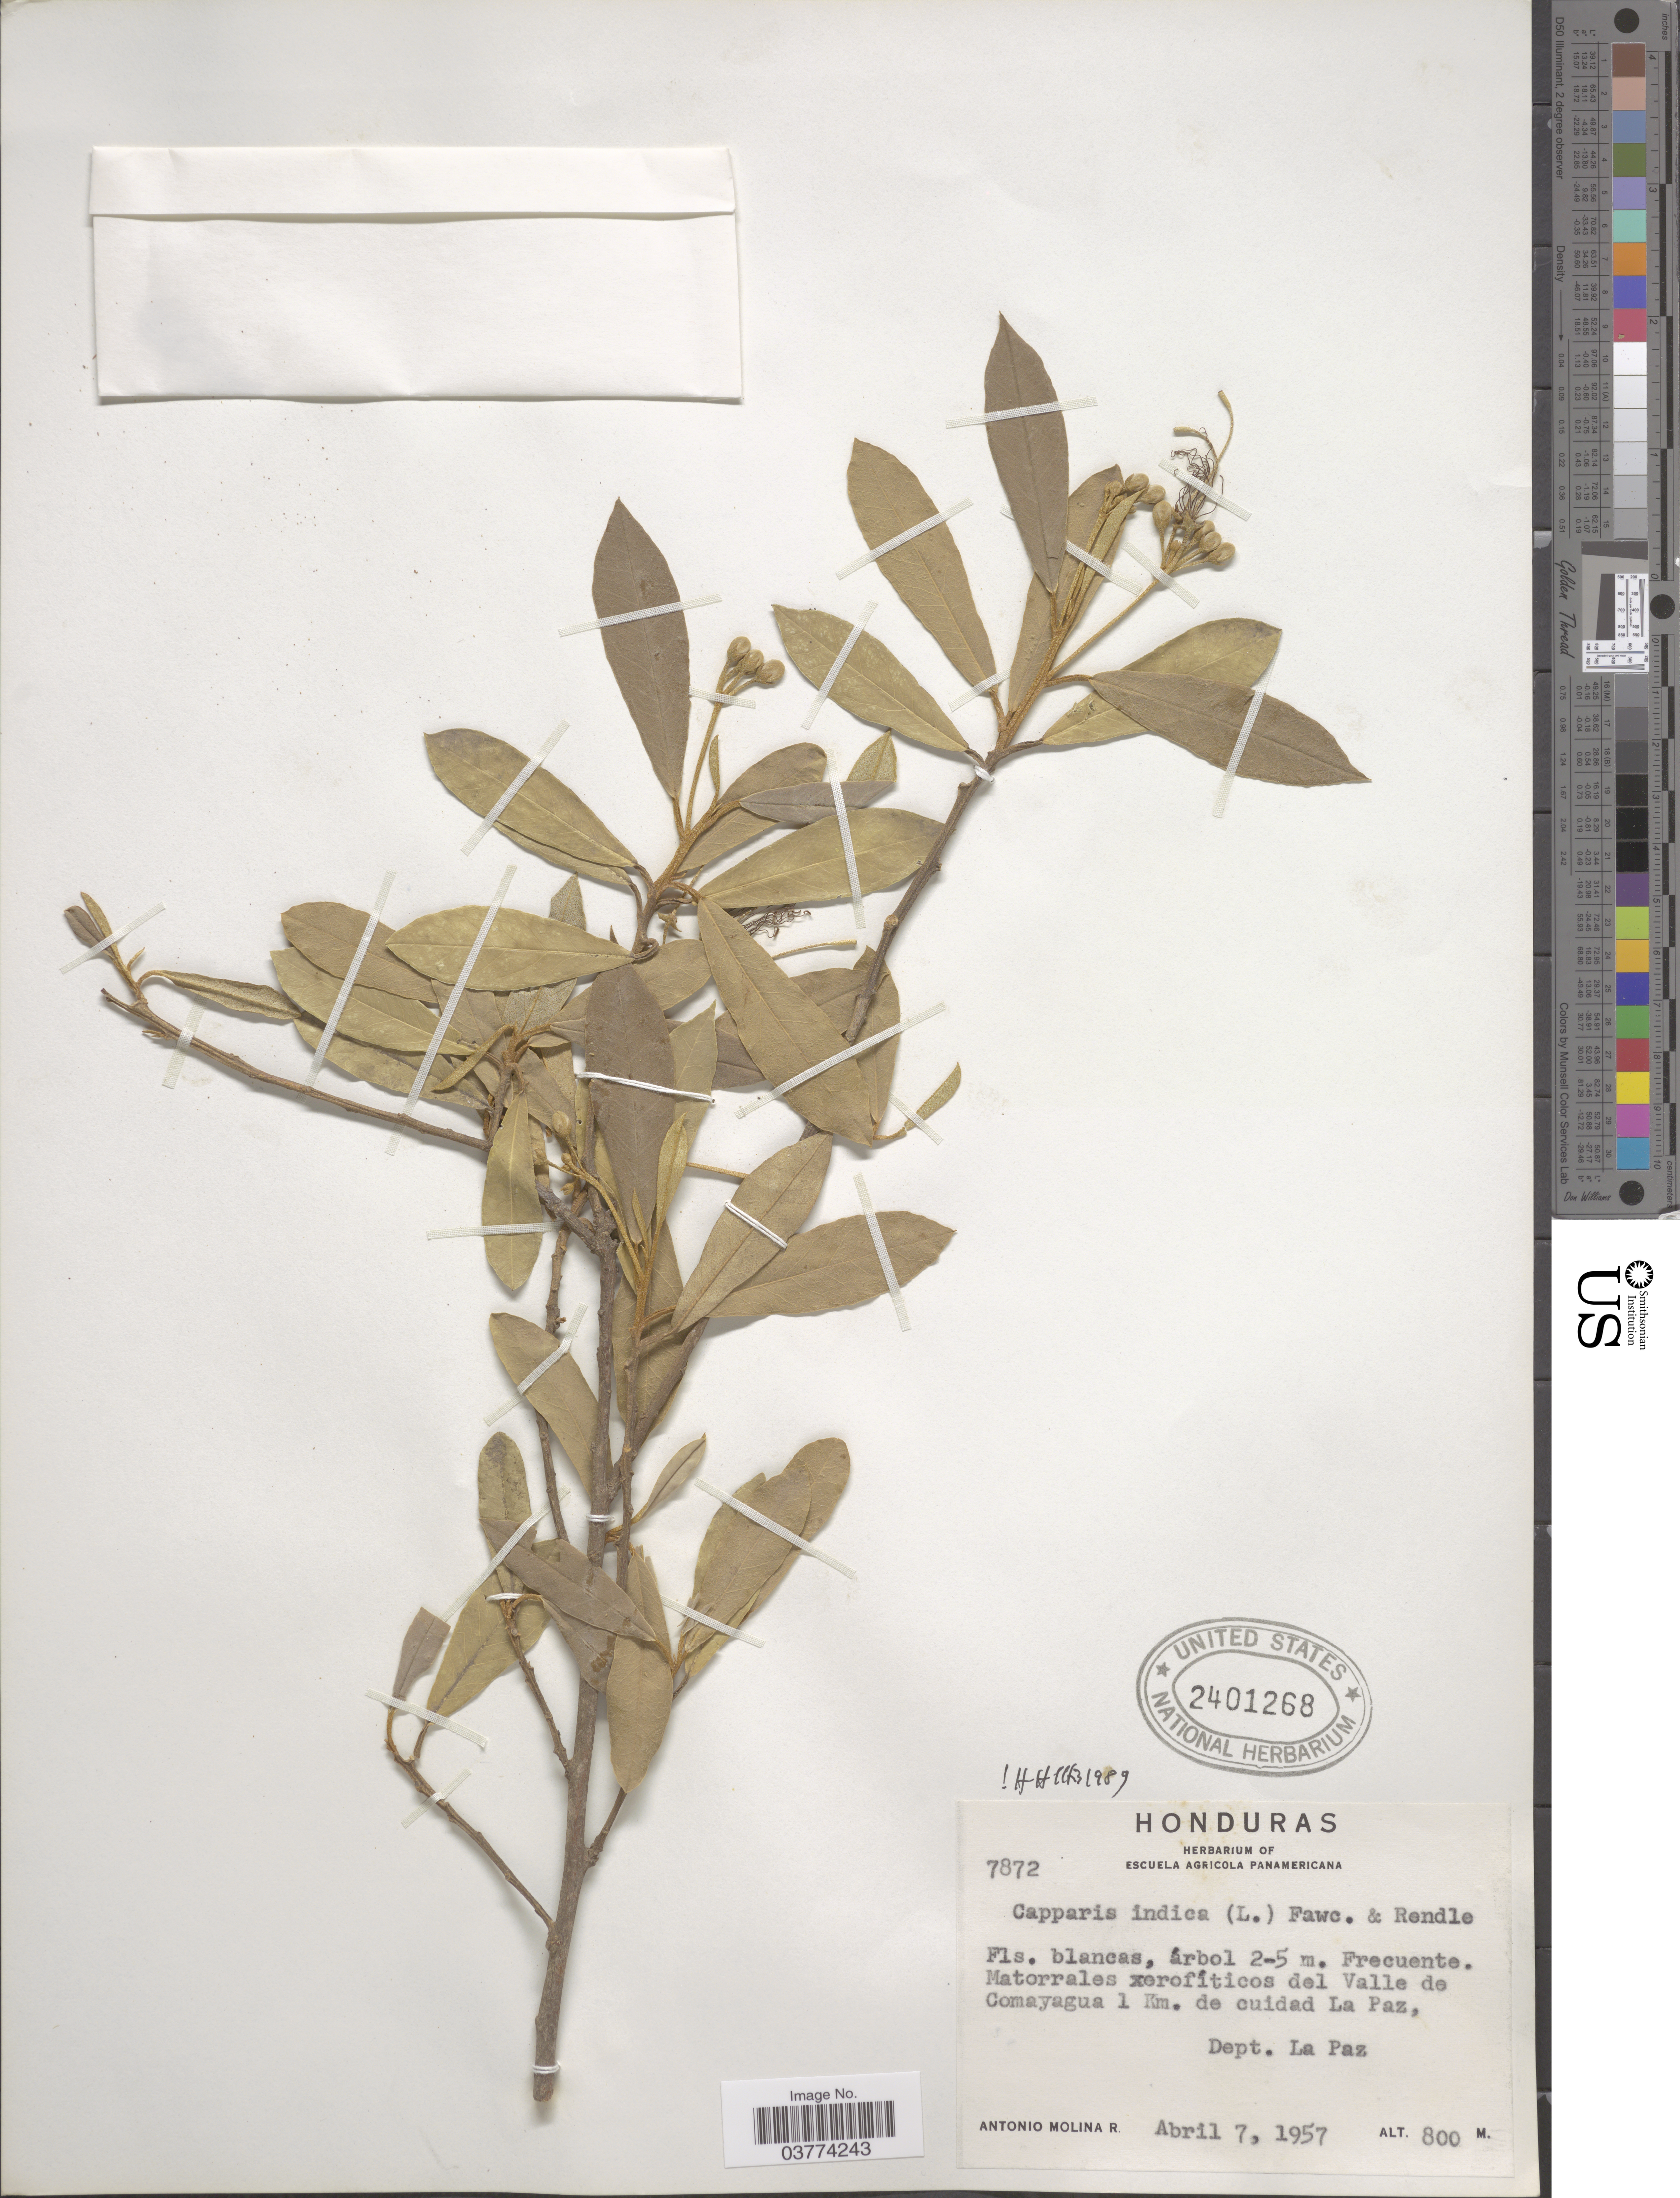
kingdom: Plantae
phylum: Tracheophyta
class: Magnoliopsida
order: Brassicales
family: Capparaceae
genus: Quadrella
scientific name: Quadrella indica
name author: (L.) Iltis & Cornejo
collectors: A. Molina R.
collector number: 7872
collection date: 1957-04-07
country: Honduras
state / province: La Paz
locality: Matorrales xerofíticos del Valle de Comayagua 1 Km. de cuidad La Paz, Dept. La Paz.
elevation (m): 800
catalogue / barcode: US 2401268